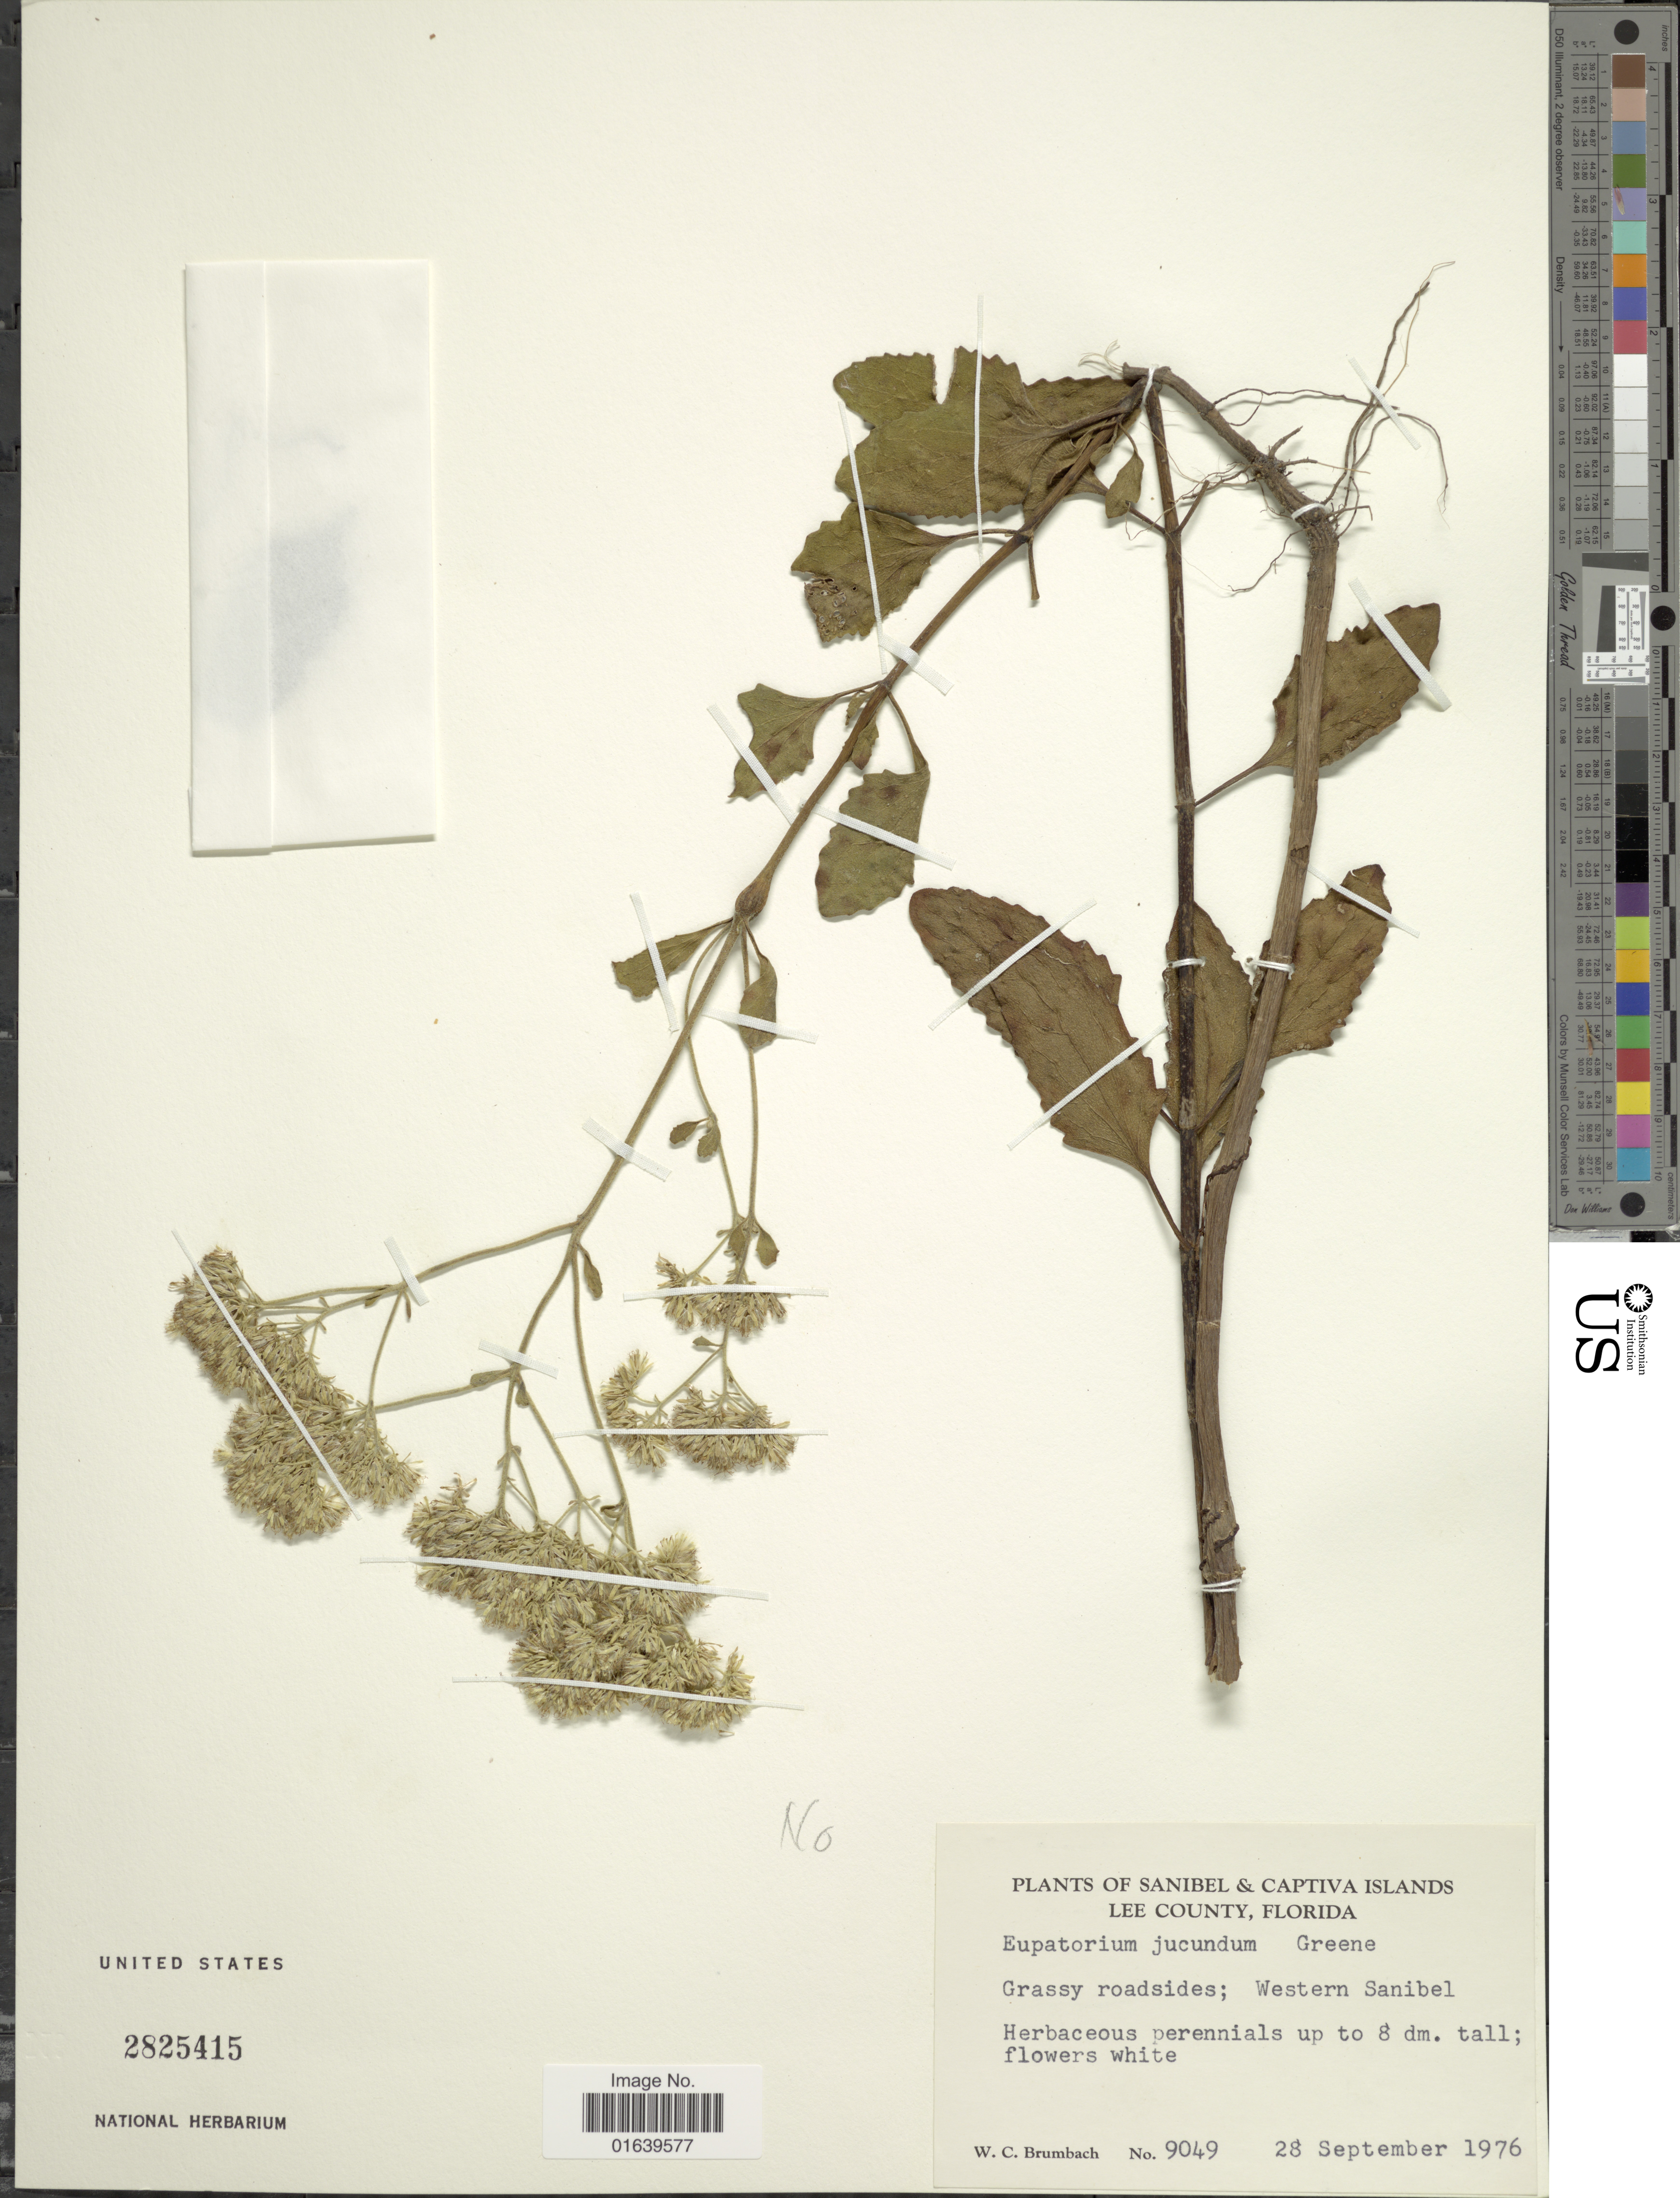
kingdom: Plantae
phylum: Tracheophyta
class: Magnoliopsida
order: Asterales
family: Asteraceae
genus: Eupatorium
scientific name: Eupatorium mikanioides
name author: Chapman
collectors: W. C. Brumbach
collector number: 9049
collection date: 1976-09-28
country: United States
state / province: Florida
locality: Sanibel & Captiva Islands, Lee County, Grassy roadsides; Western Sanibel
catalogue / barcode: US 2825415